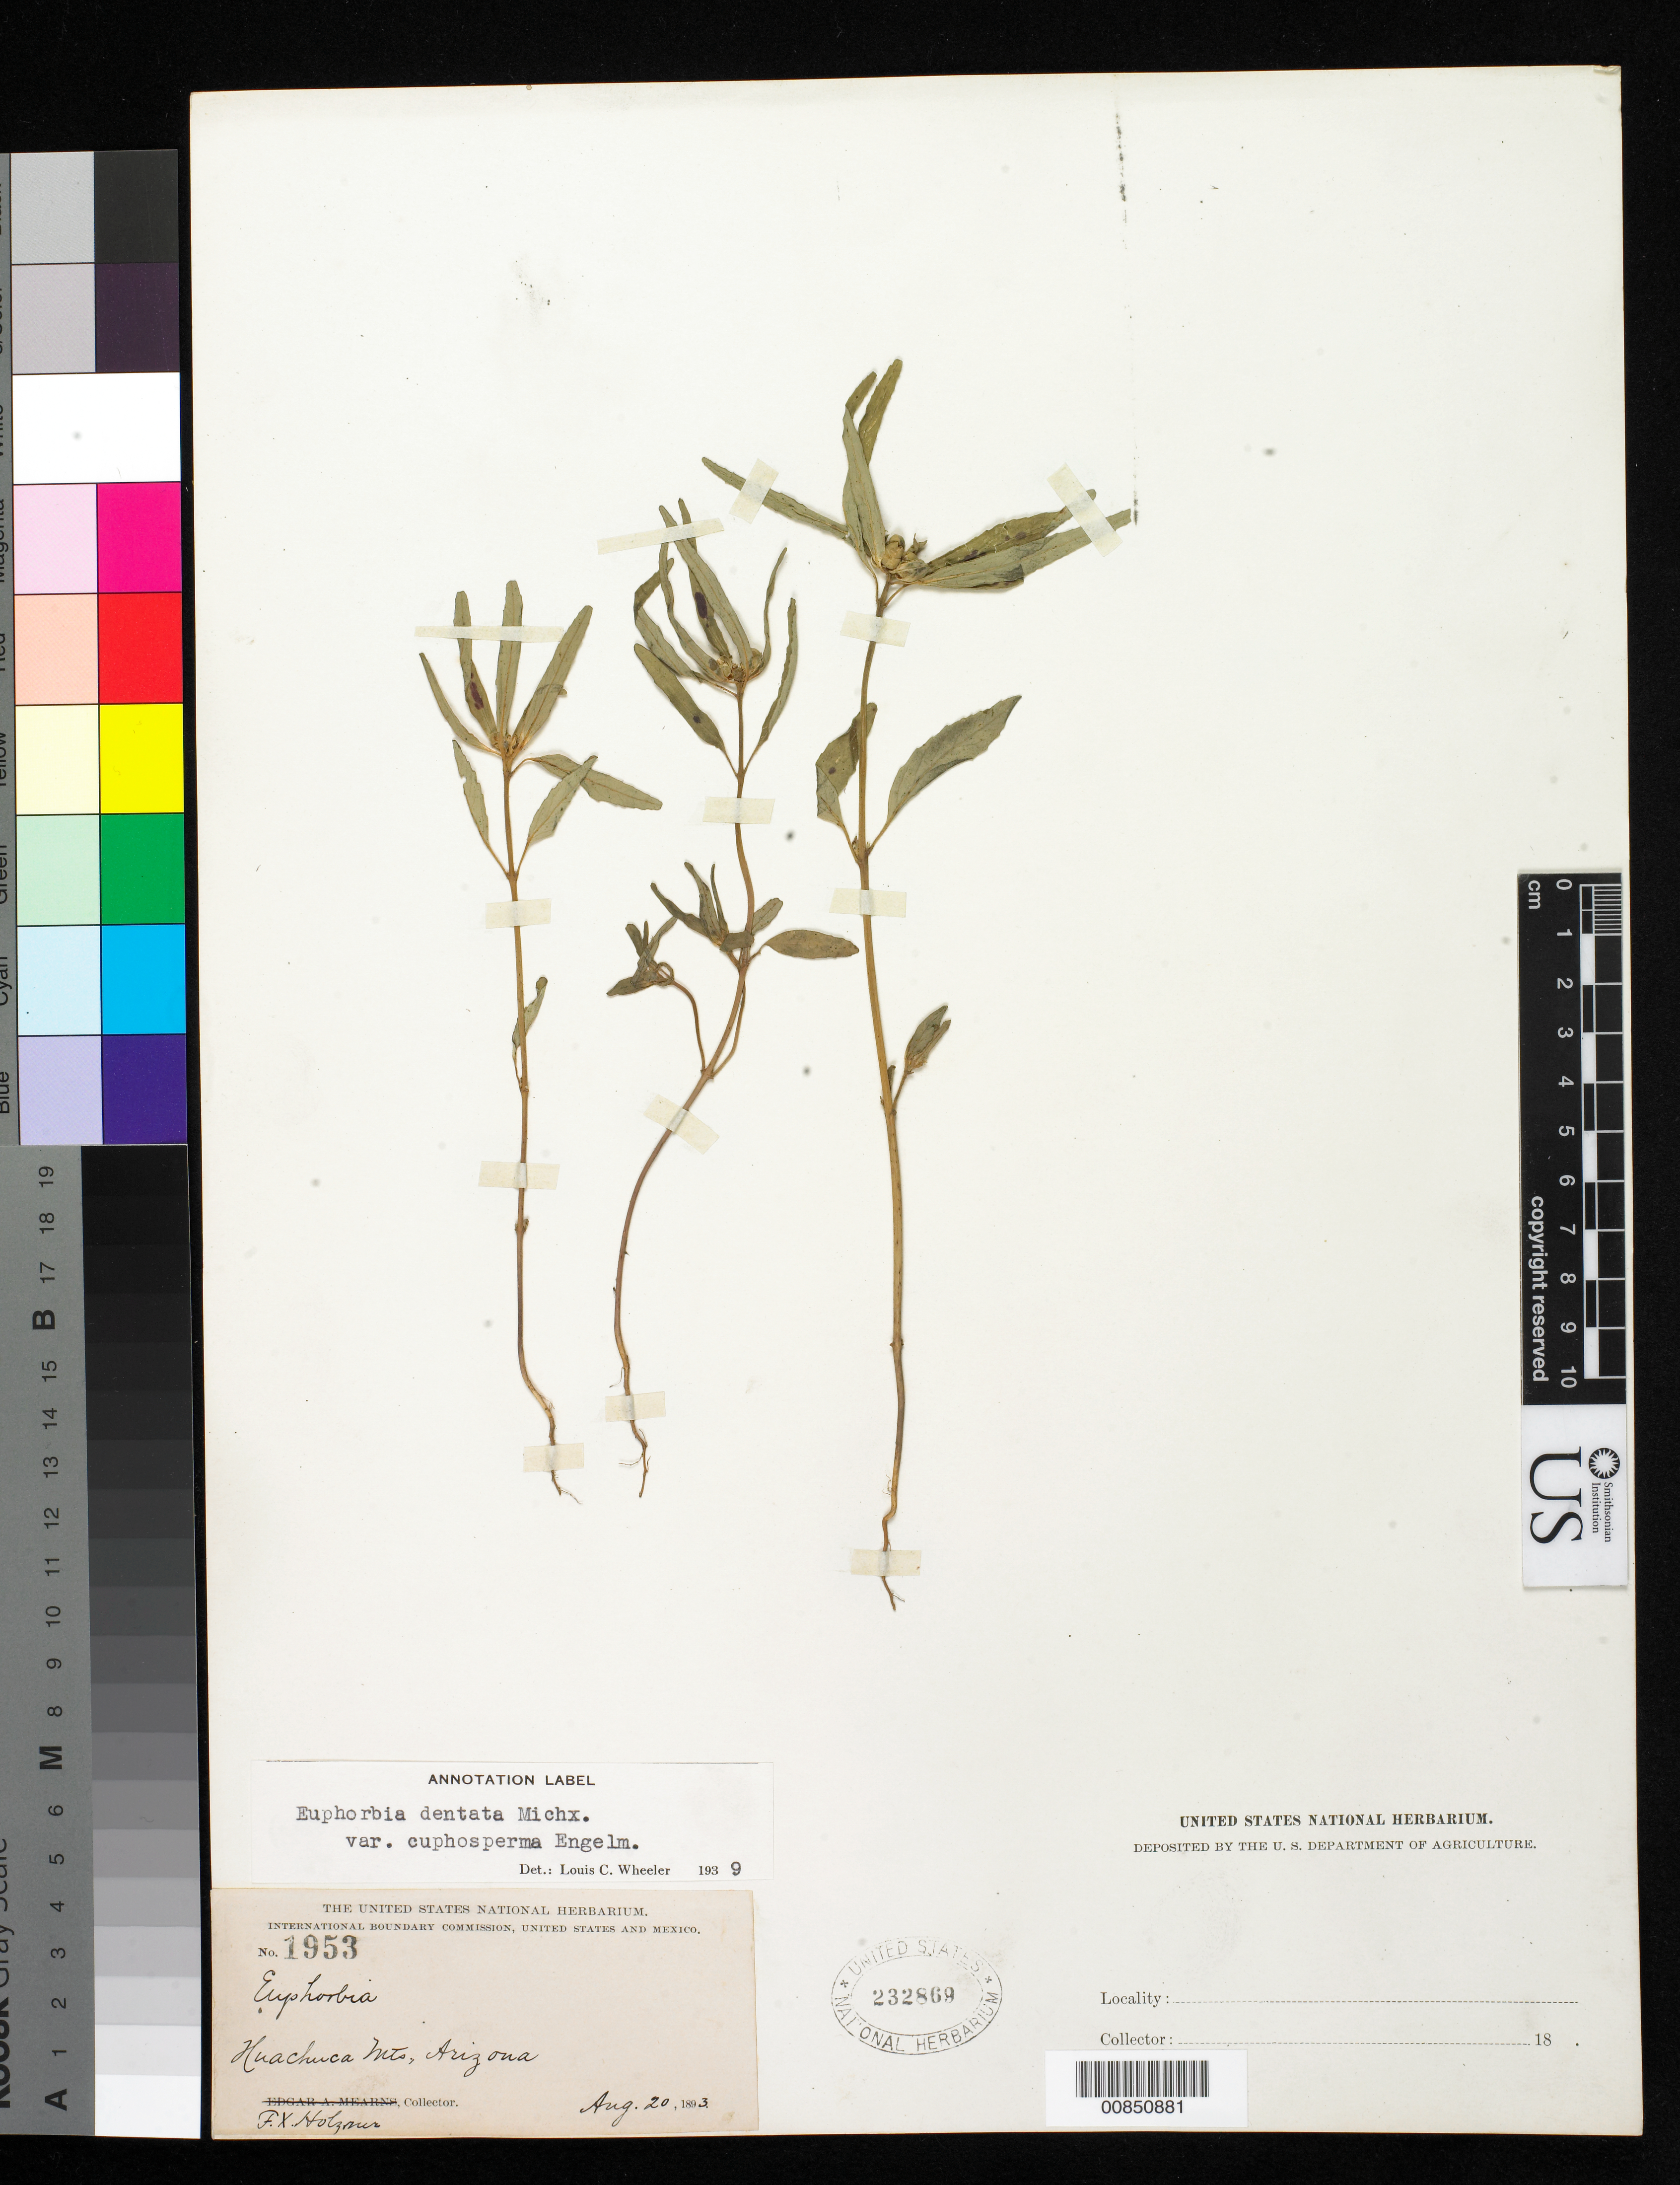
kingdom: Plantae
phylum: Tracheophyta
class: Magnoliopsida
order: Malpighiales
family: Euphorbiaceae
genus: Euphorbia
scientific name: Euphorbia dentata var. cuphosperma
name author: Engelm. in Emory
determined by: Wheeler, J. L.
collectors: F. X. Holzner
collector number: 1953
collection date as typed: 20 Aug 1893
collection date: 1893-08-20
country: United States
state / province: Arizona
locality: Huachuca Mts.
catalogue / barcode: US 232869